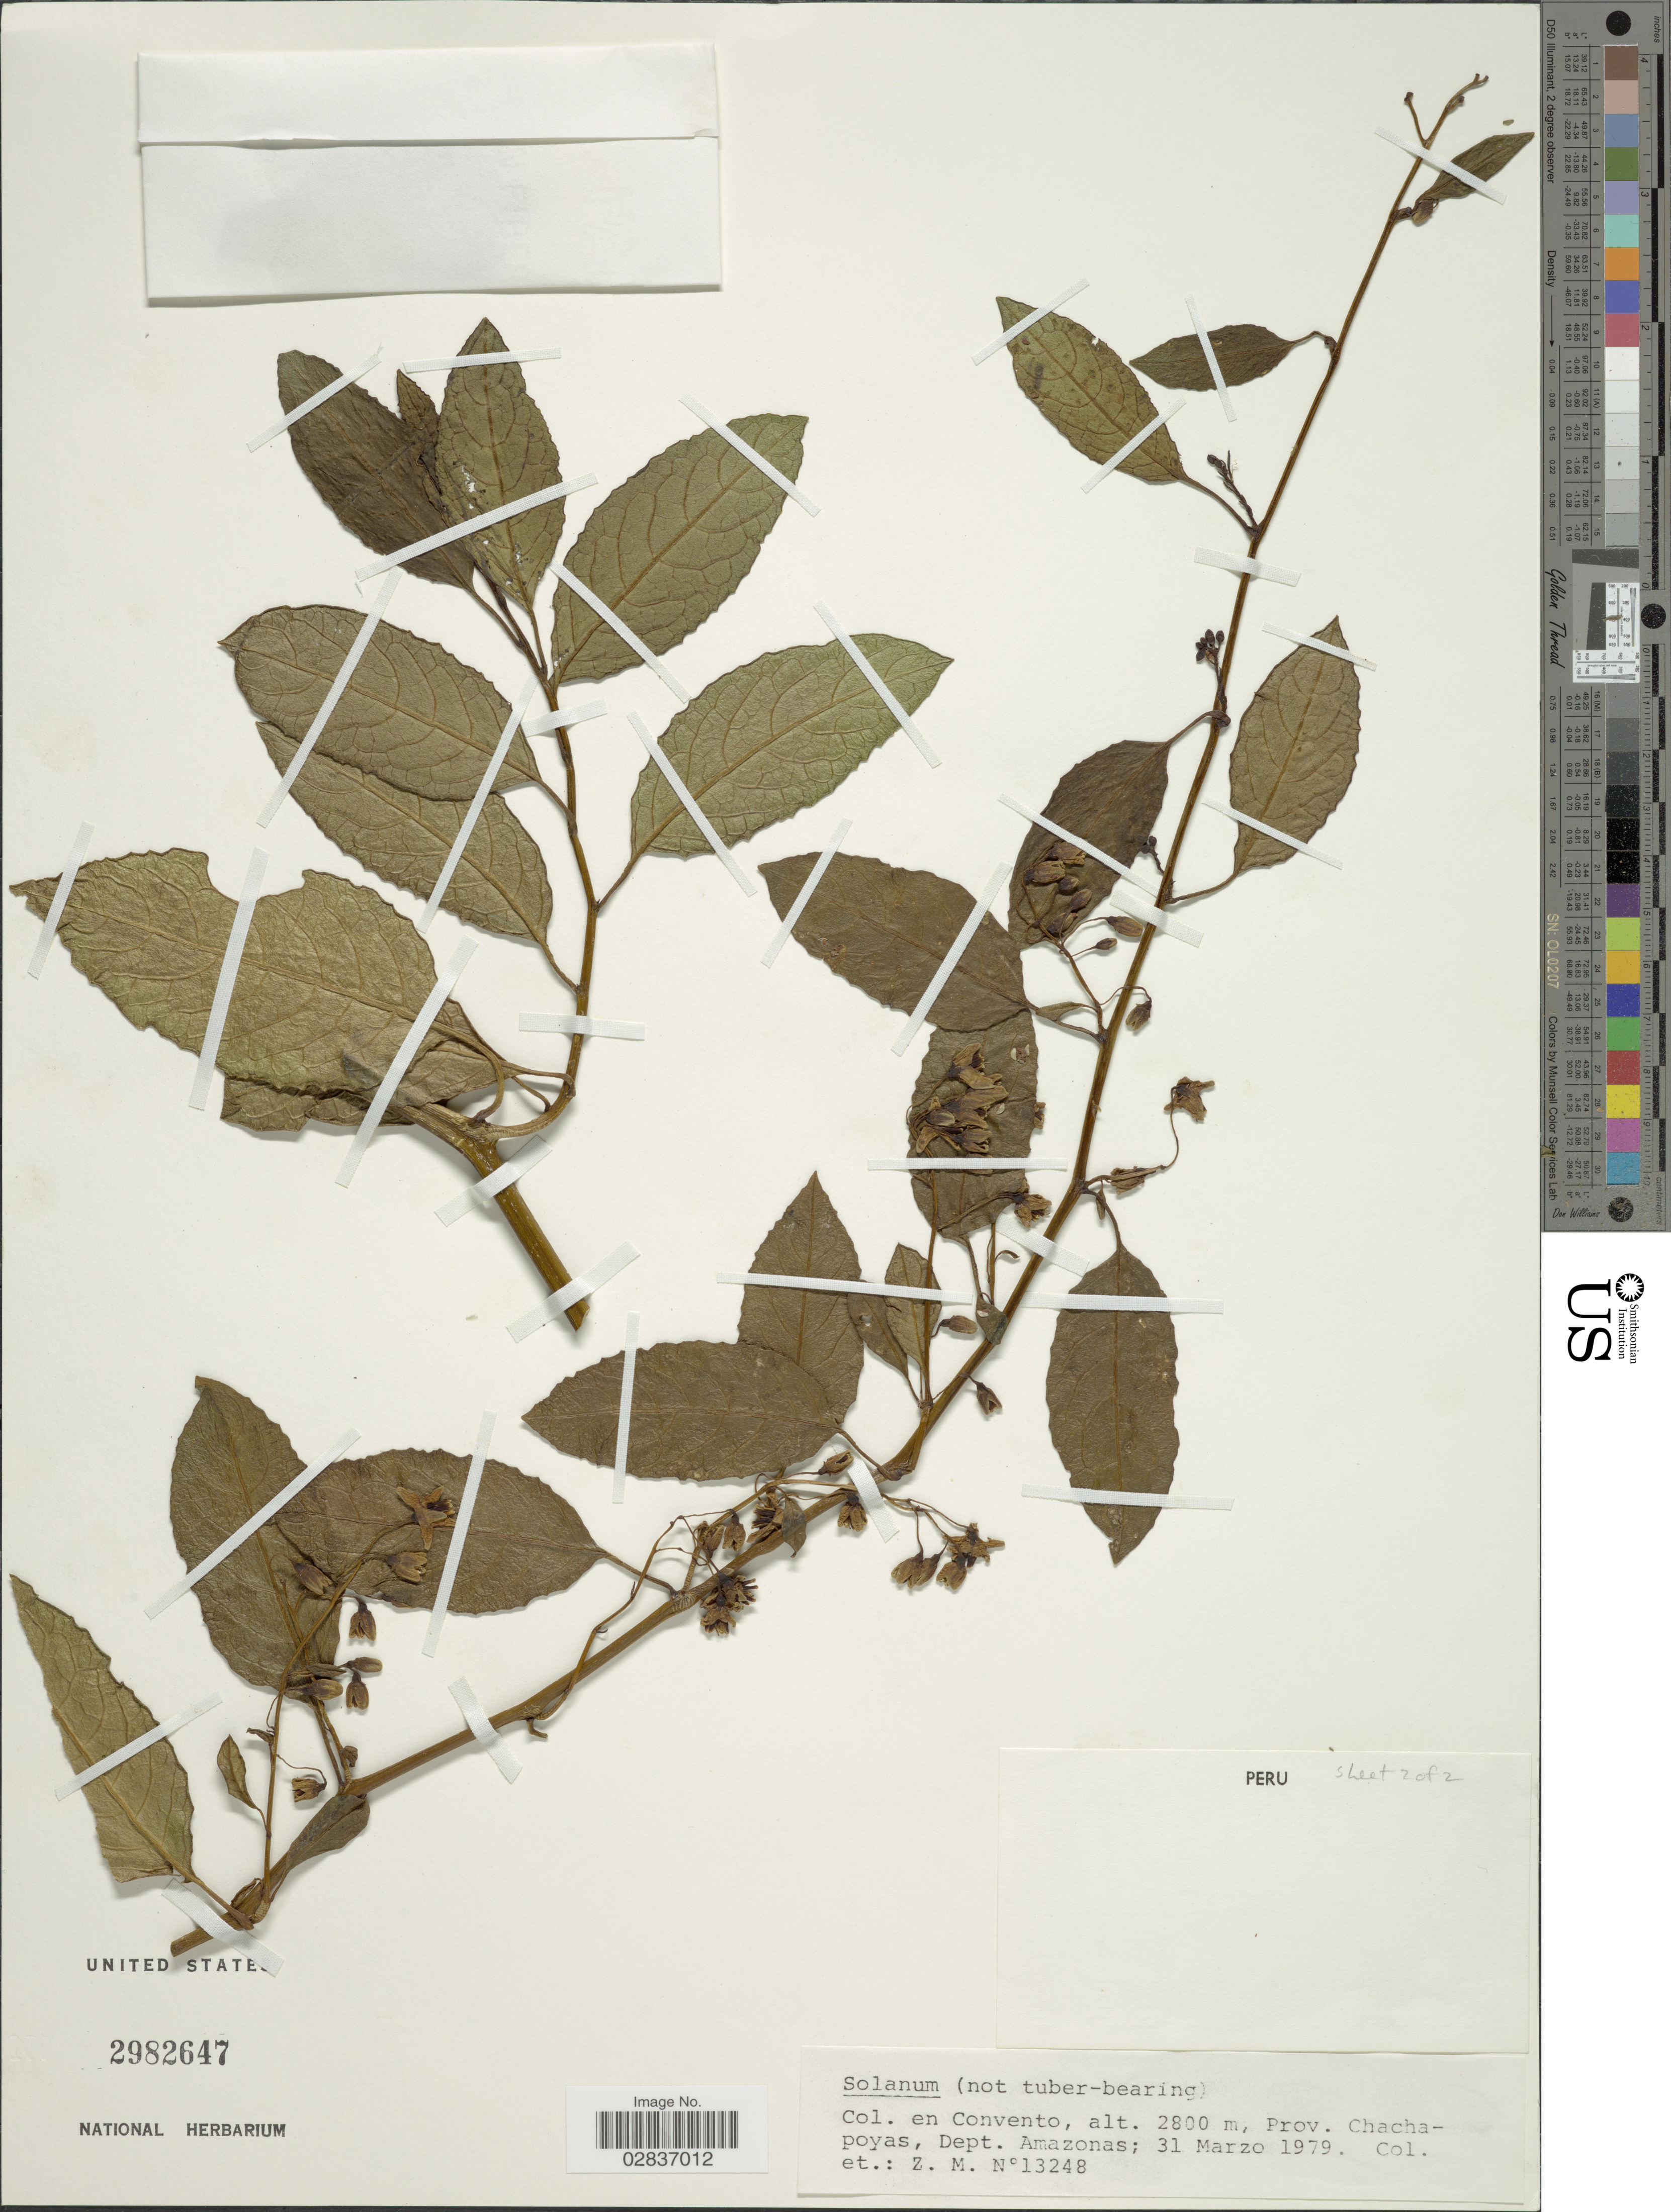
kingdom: Plantae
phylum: Tracheophyta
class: Magnoliopsida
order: Solanales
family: Solanaceae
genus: Solanum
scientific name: Solanum chachapoyasense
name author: Bitter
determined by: Knapp, S. D.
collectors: Z. M.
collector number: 13248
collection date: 1979-03-31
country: Peru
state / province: Amazonas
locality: En Convento, Prov. Chachapoyas, Dept. Amazonas.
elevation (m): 2800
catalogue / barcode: US 2982647